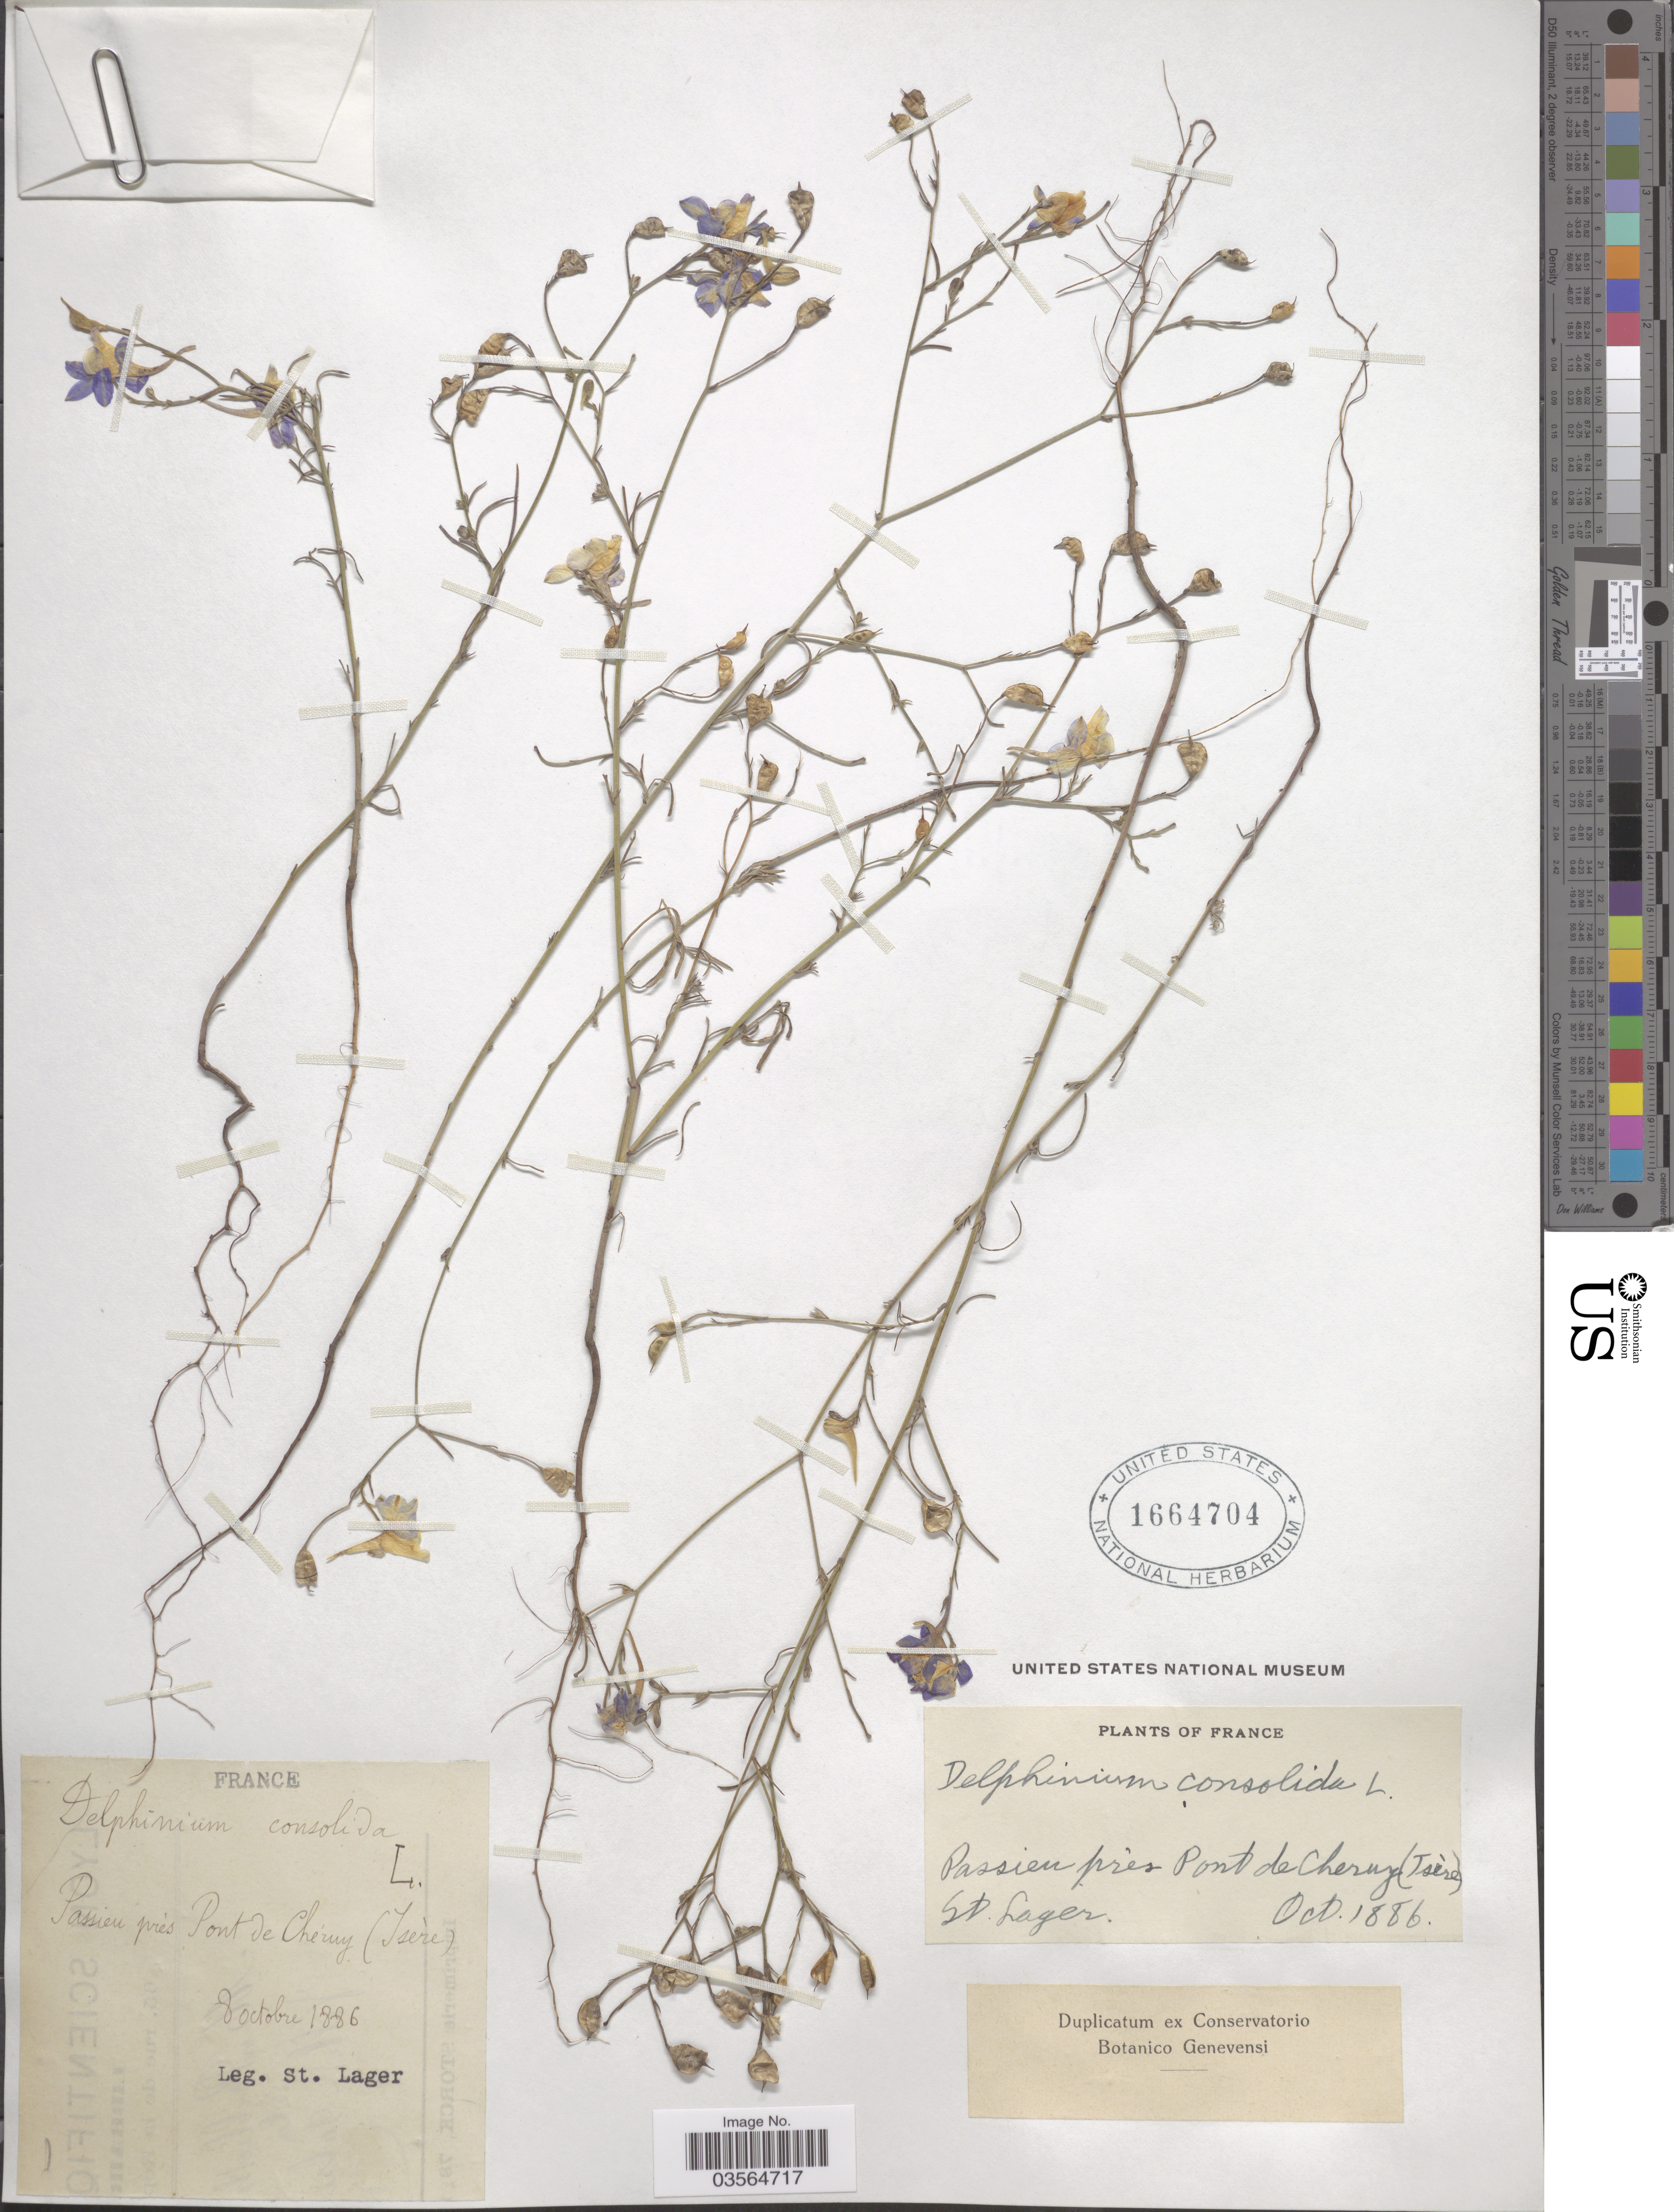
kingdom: Plantae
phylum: Tracheophyta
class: Magnoliopsida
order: Ranunculales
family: Ranunculaceae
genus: Delphinium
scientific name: Delphinium consolida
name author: L.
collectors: -. St. Lager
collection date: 1886-10-08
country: France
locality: Passieu près Pont de Chéruy (Tsære).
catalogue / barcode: US 1664704